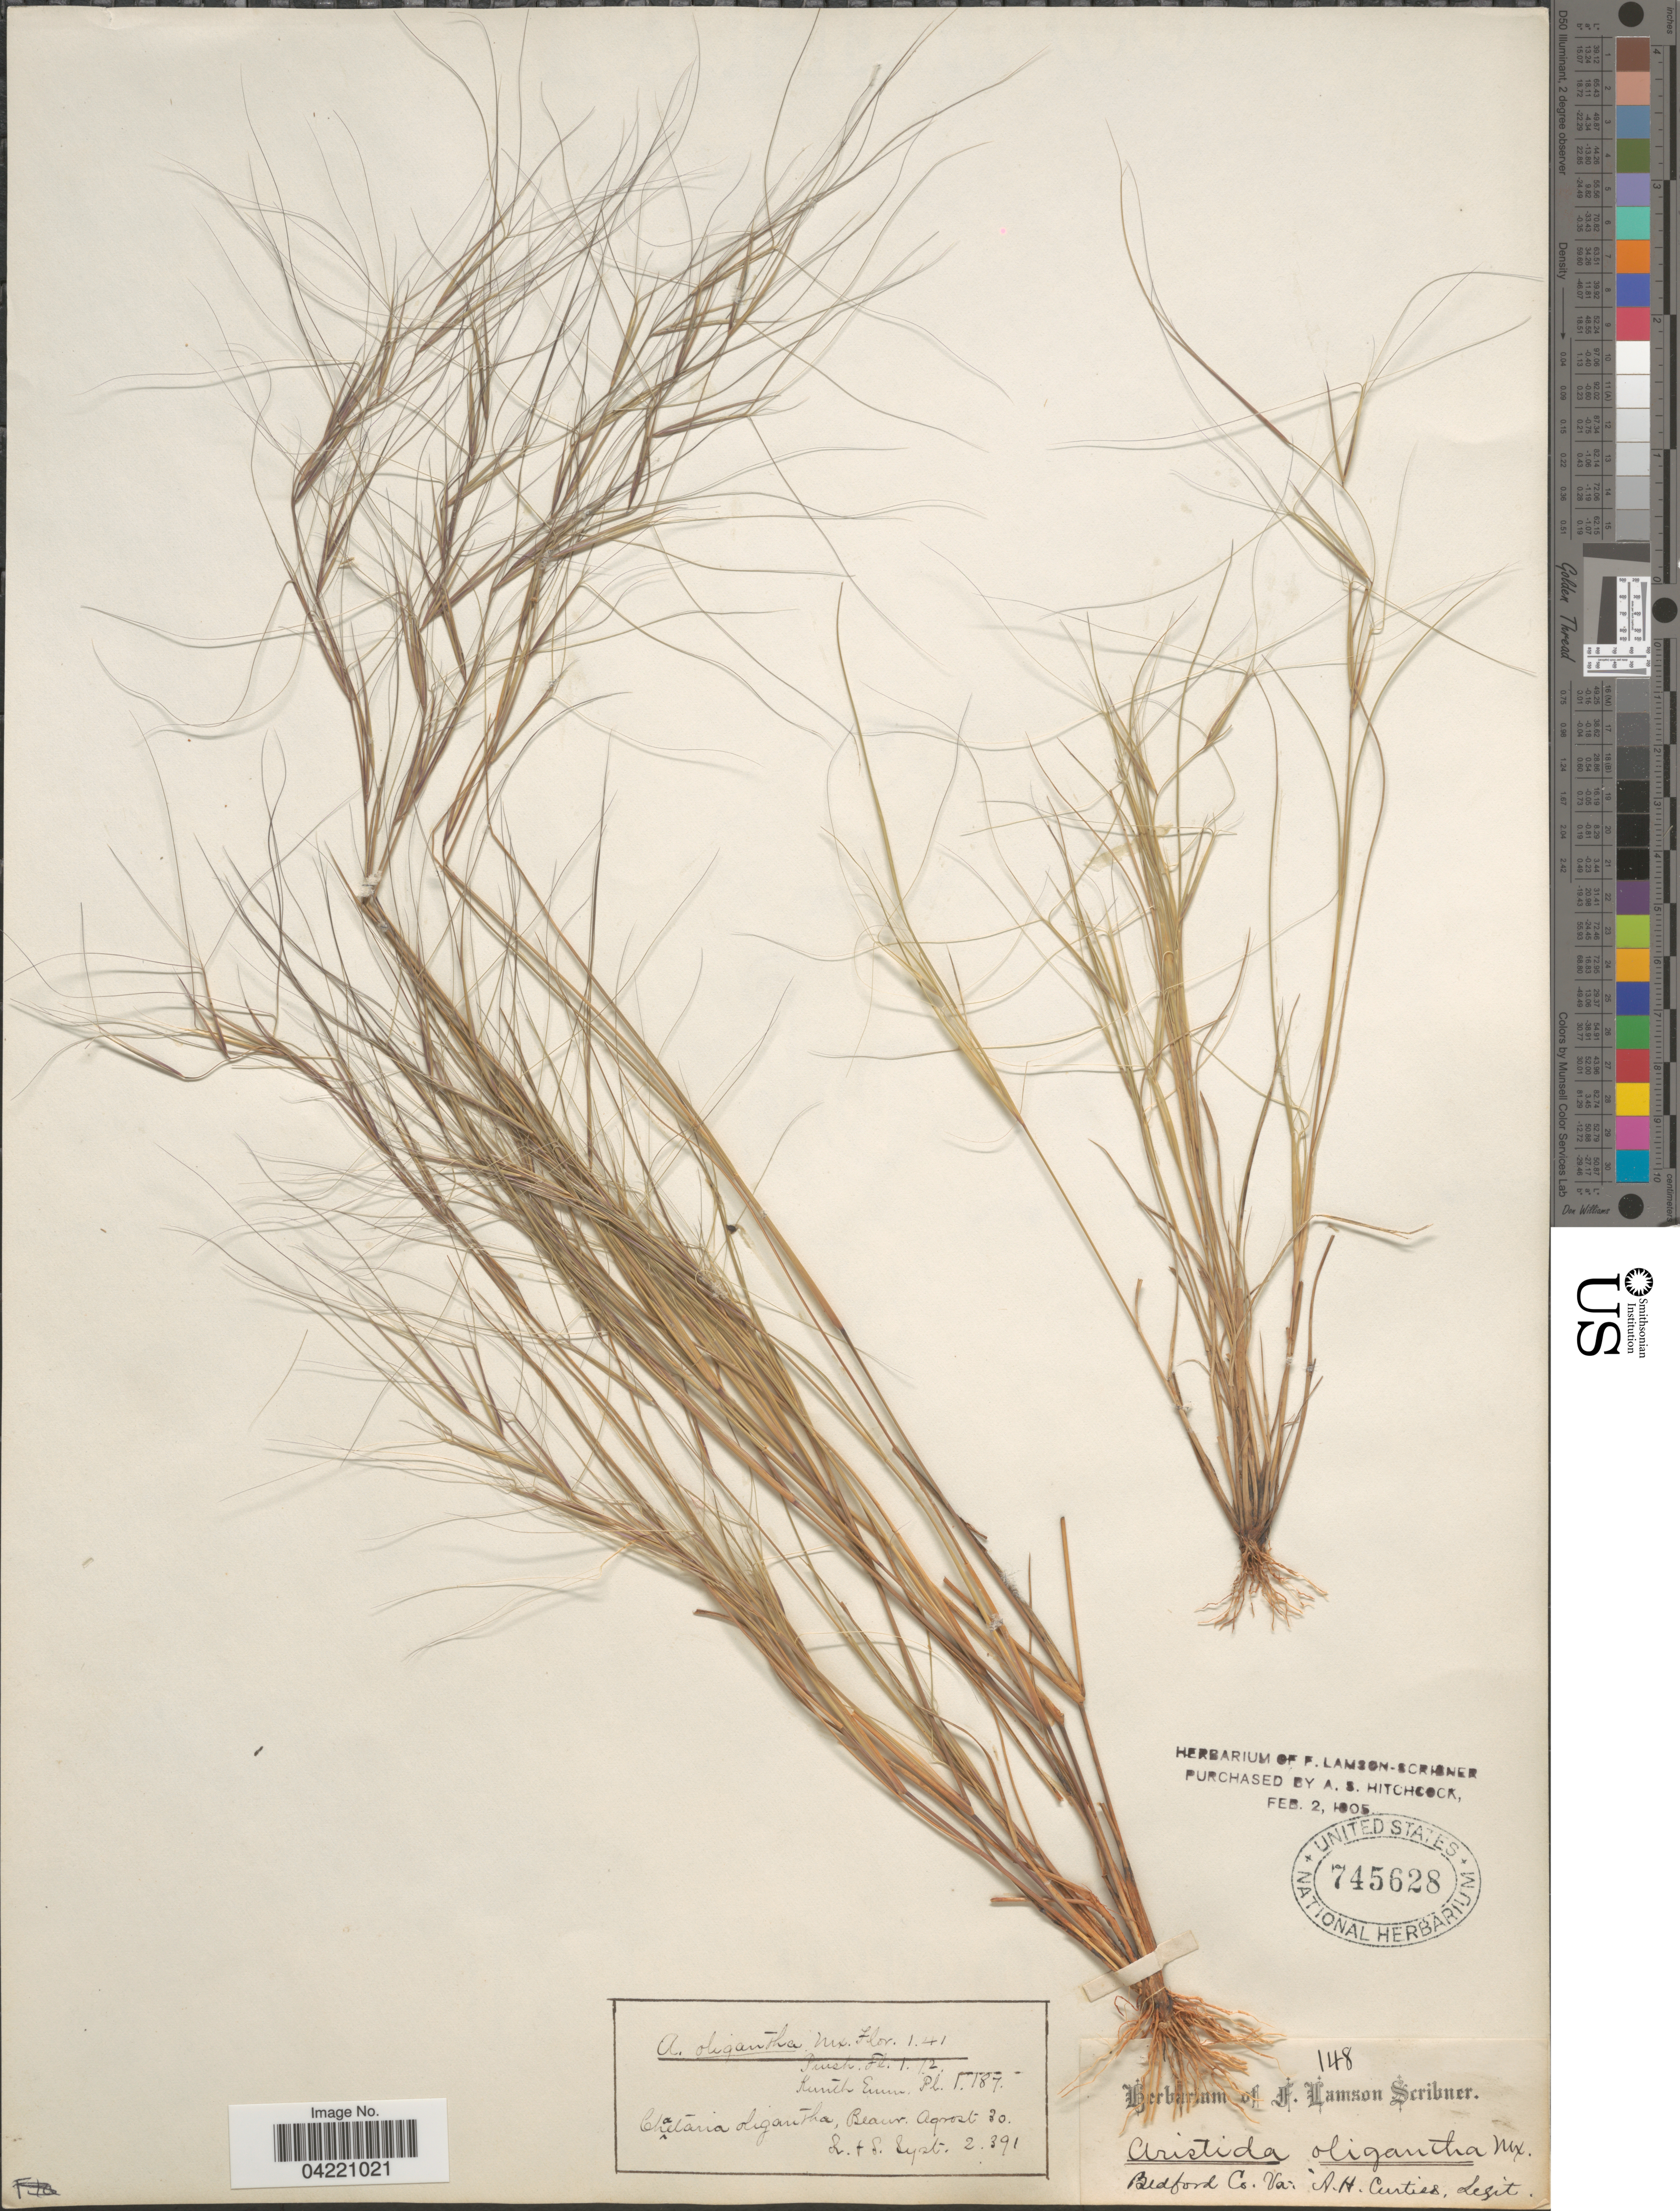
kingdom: Plantae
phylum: Tracheophyta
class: Liliopsida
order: Poales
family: Poaceae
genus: Aristida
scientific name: Aristida oligantha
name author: Michx.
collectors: A. H. Curtiss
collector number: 148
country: United States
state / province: Virginia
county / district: Bedford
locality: Bedford Co.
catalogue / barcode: US 745628